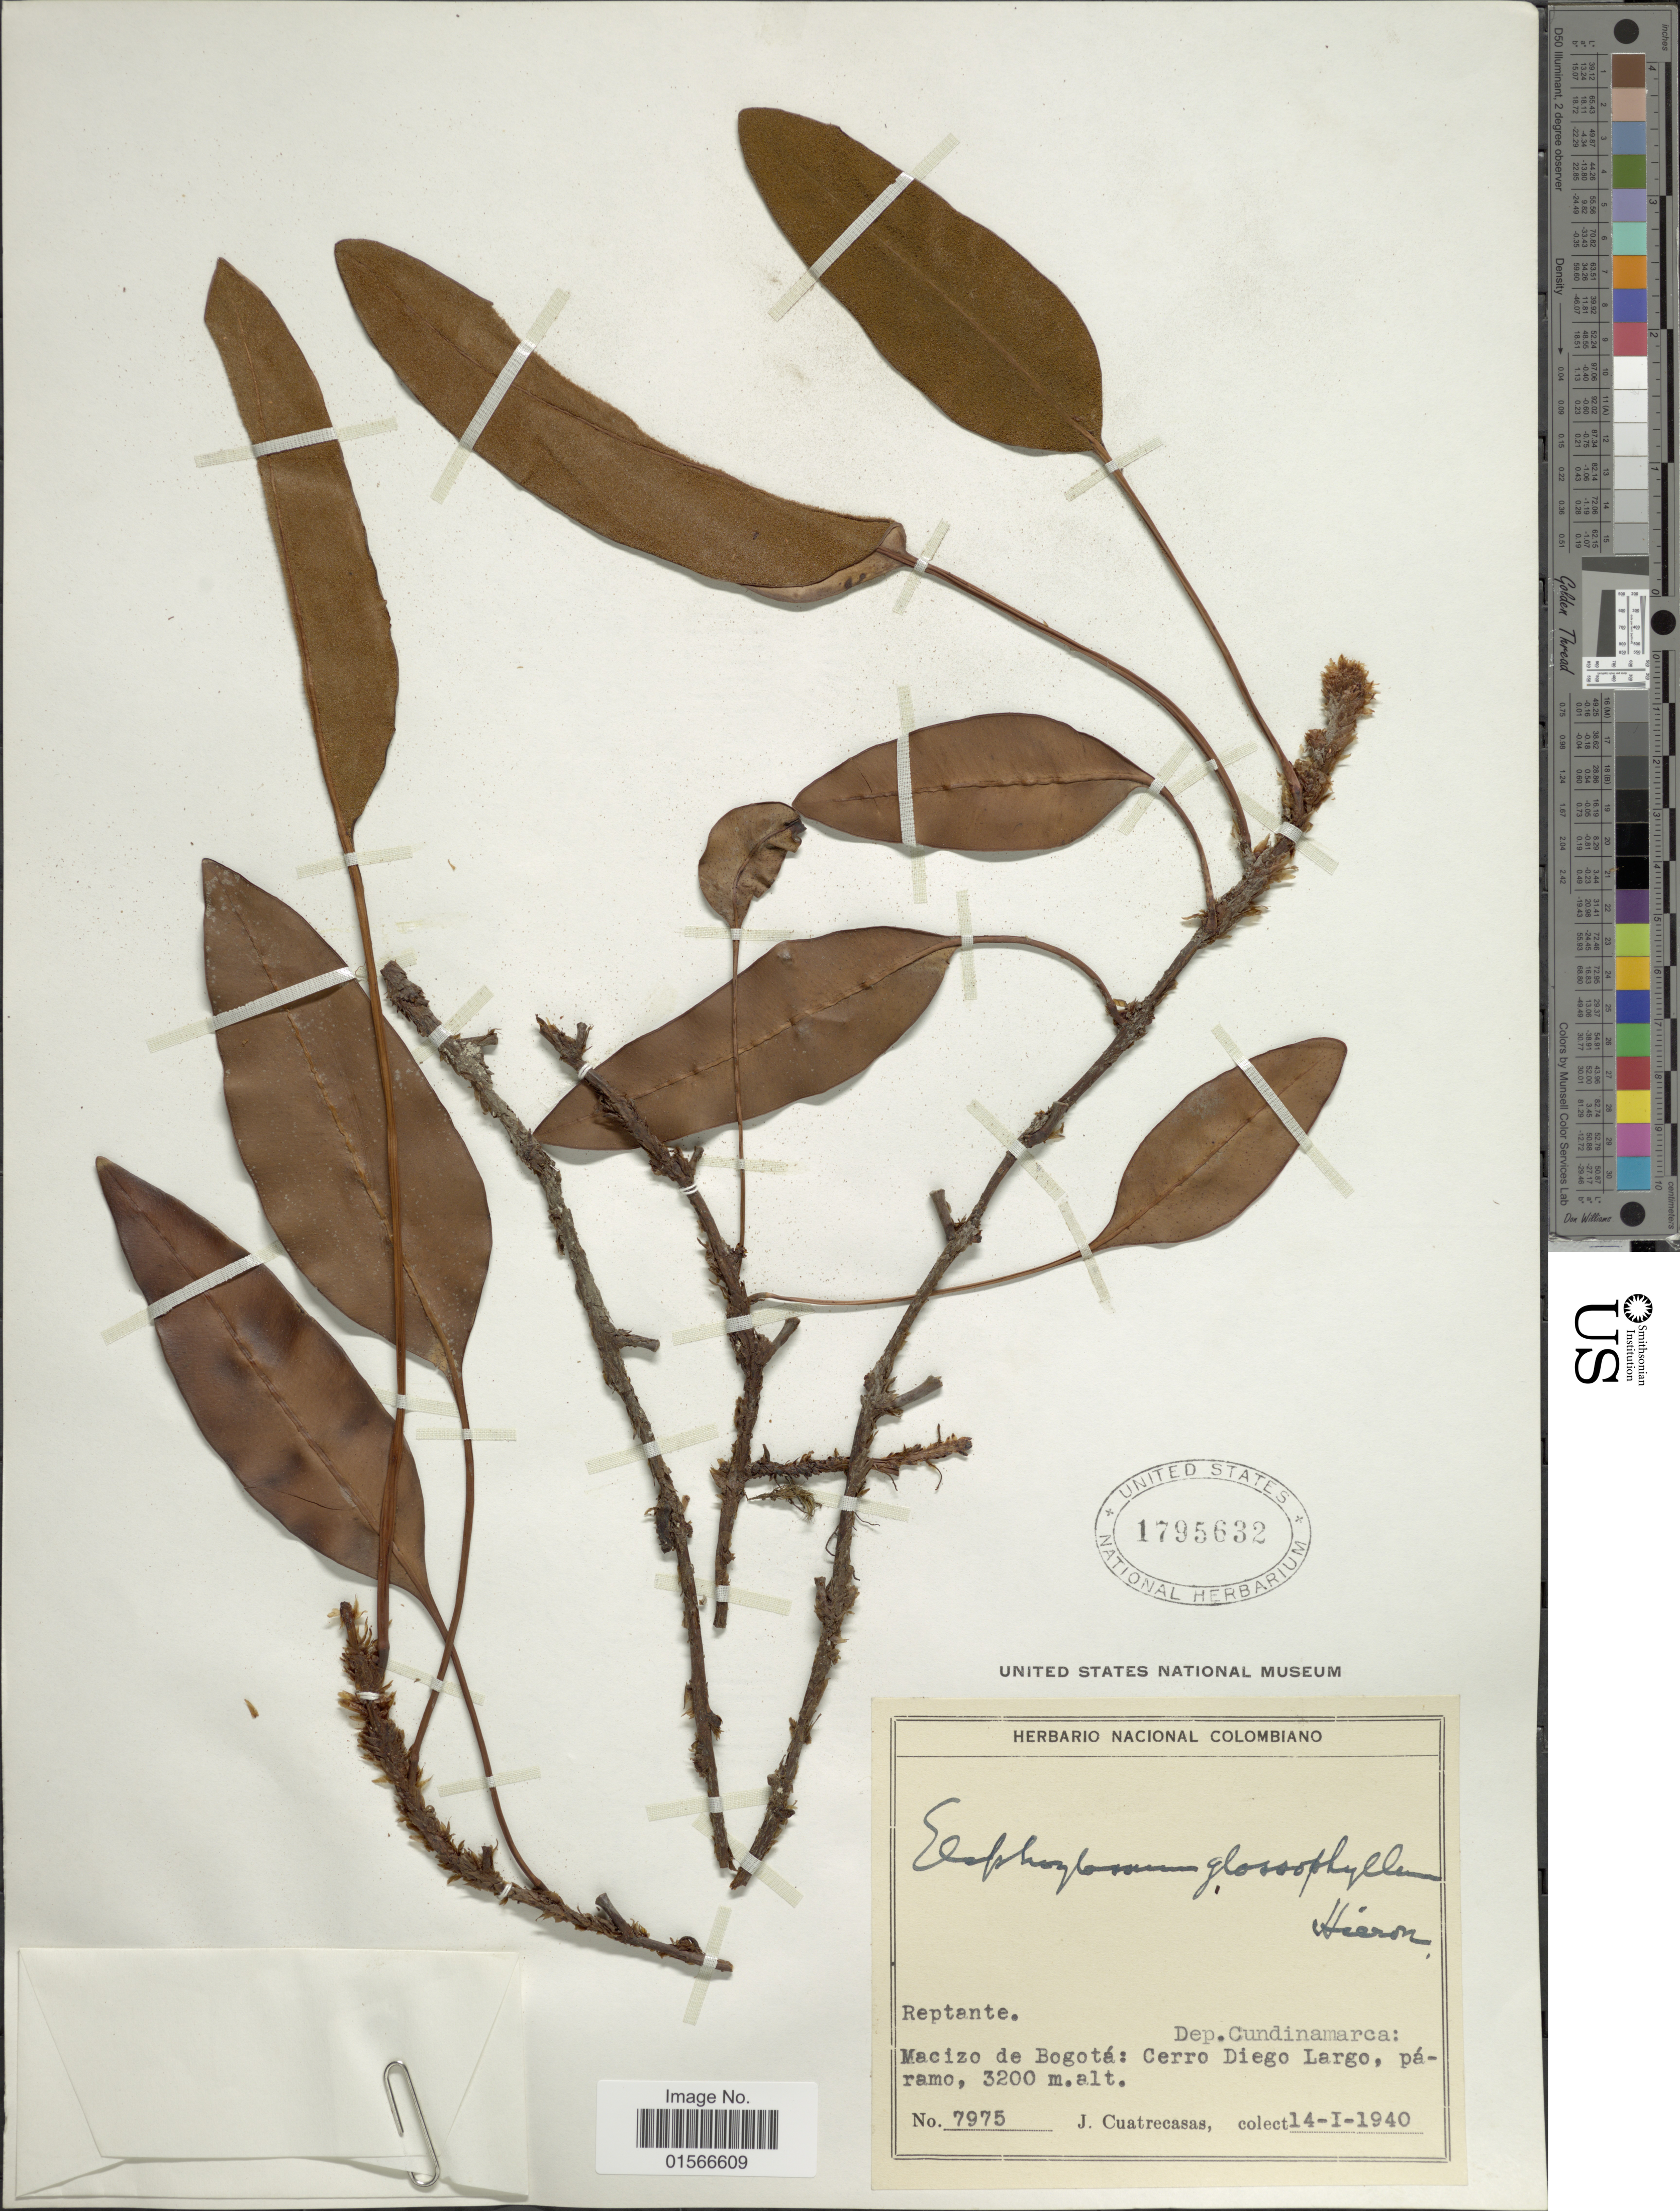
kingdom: Plantae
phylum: Tracheophyta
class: Polypodiopsida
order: Polypodiales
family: Dryopteridaceae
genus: Elaphoglossum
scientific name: Elaphoglossum glossophyllum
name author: Hieron.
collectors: J. Cuatrecasas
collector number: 7975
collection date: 1940-01-14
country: Colombia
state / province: Cundinamarca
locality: Dep. Cundinamarca: Macizo de Bogotá: Cerro Diego Largo, páramo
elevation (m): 3200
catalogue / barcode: US 1795632